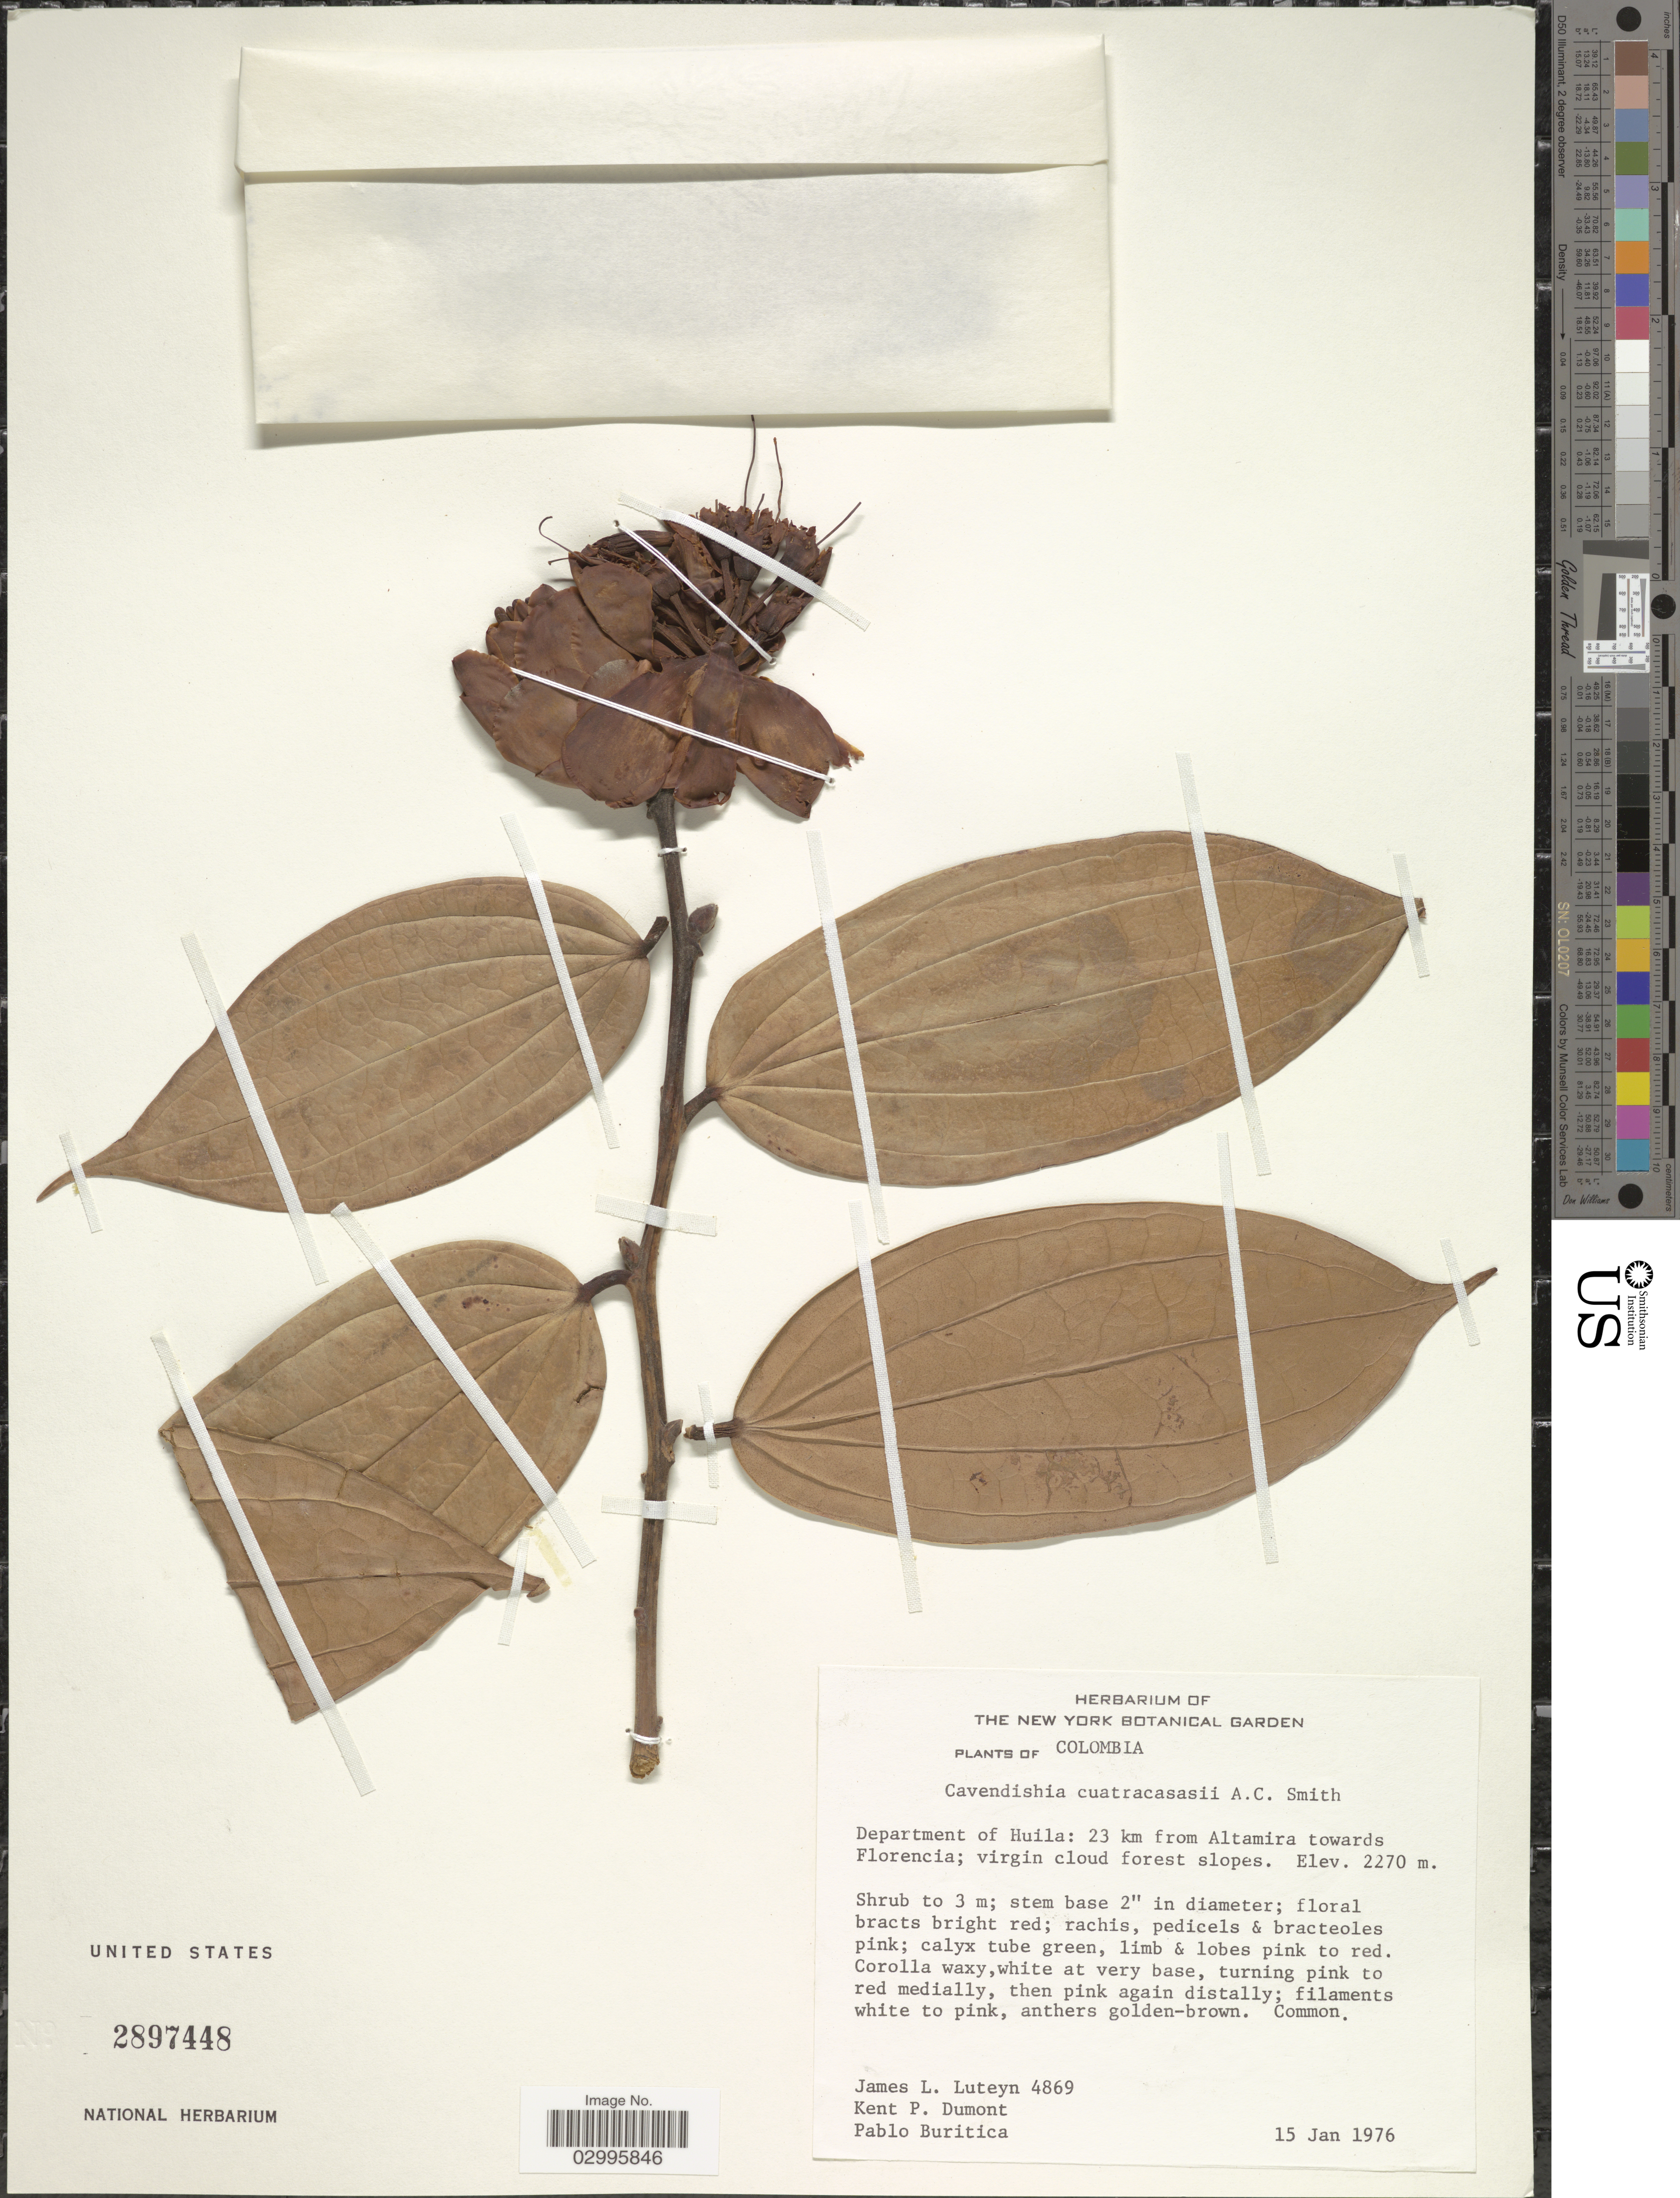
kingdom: Plantae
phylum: Tracheophyta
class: Magnoliopsida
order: Ericales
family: Ericaceae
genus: Cavendishia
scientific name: Cavendishia cuatrecasasii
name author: A.C. Sm. in Cuatrec.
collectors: J. Luteyn, K. P. Dumont & P. Buritica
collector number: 4869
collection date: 1976-01-15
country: Colombia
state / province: Huila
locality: Department of Huila: 23 km from Altamira towards Florencia; virgin cloud forest slopes.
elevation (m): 2270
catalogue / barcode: US 2897448